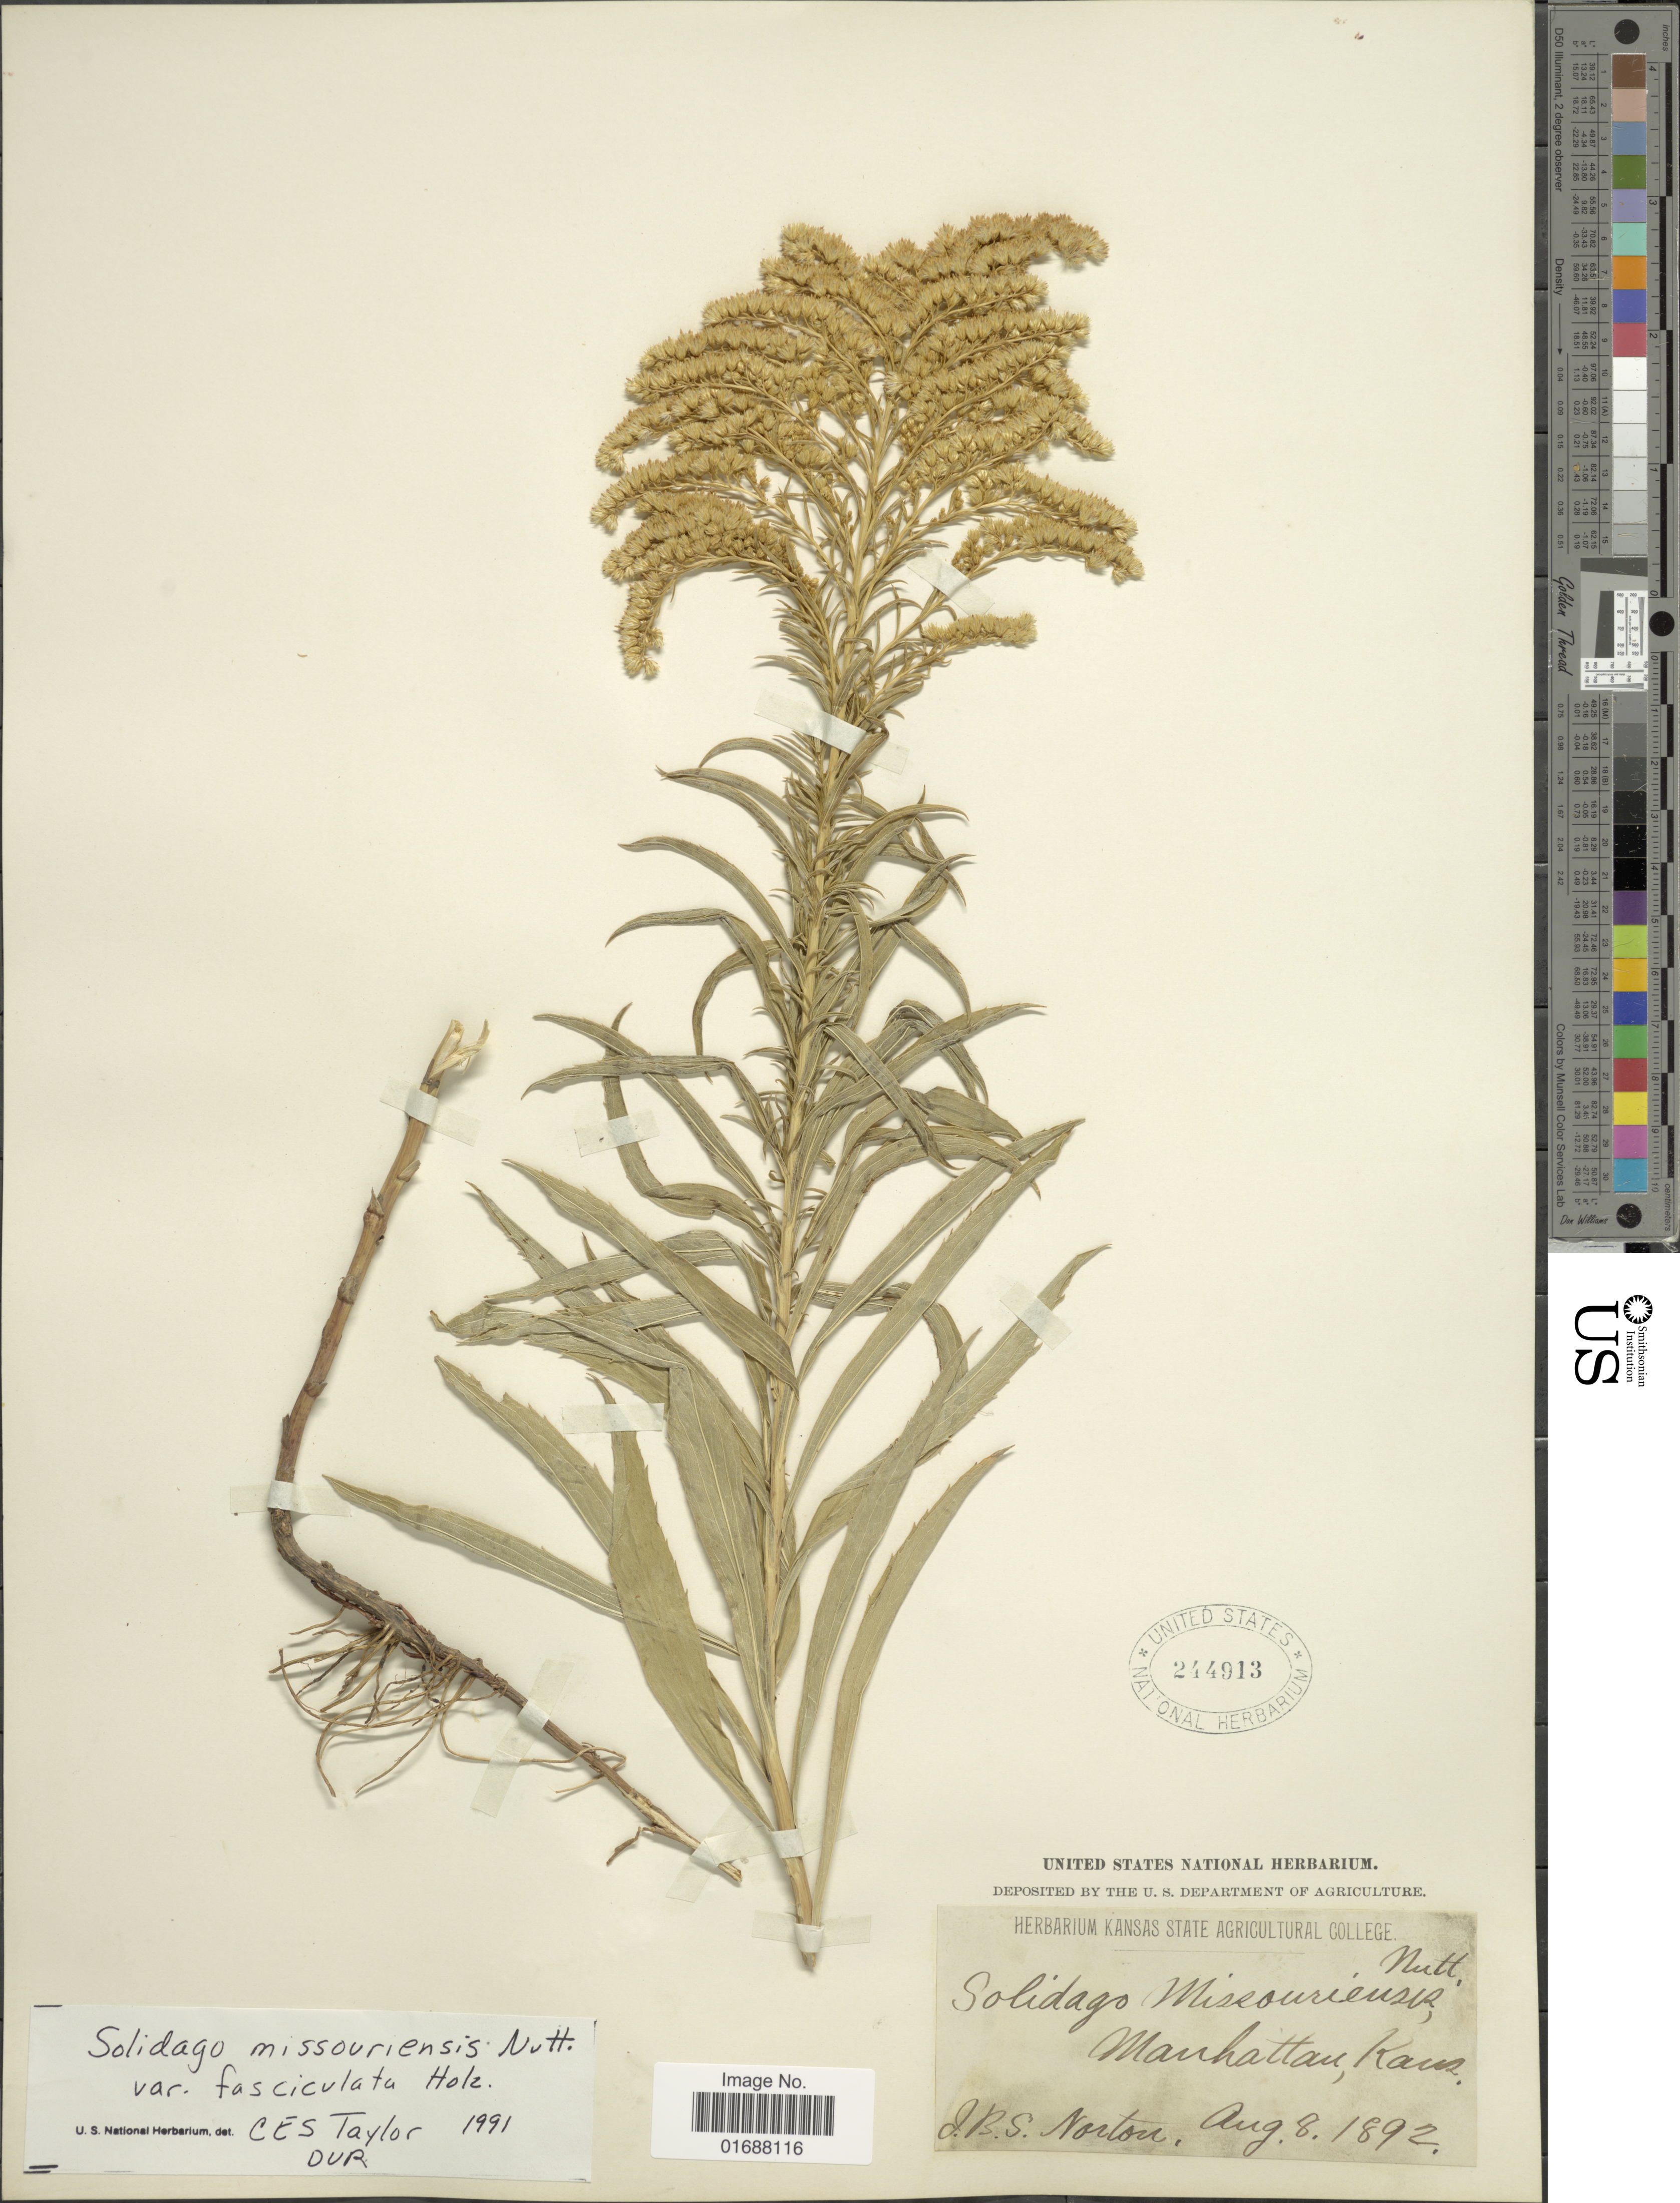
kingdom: Plantae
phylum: Tracheophyta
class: Magnoliopsida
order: Asterales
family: Asteraceae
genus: Solidago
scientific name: Solidago missouriensis var. fasciculata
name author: Holz.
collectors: J. B. S. Norton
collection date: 1892-08-08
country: United States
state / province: Kansas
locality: Manhattan.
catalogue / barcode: US 244913